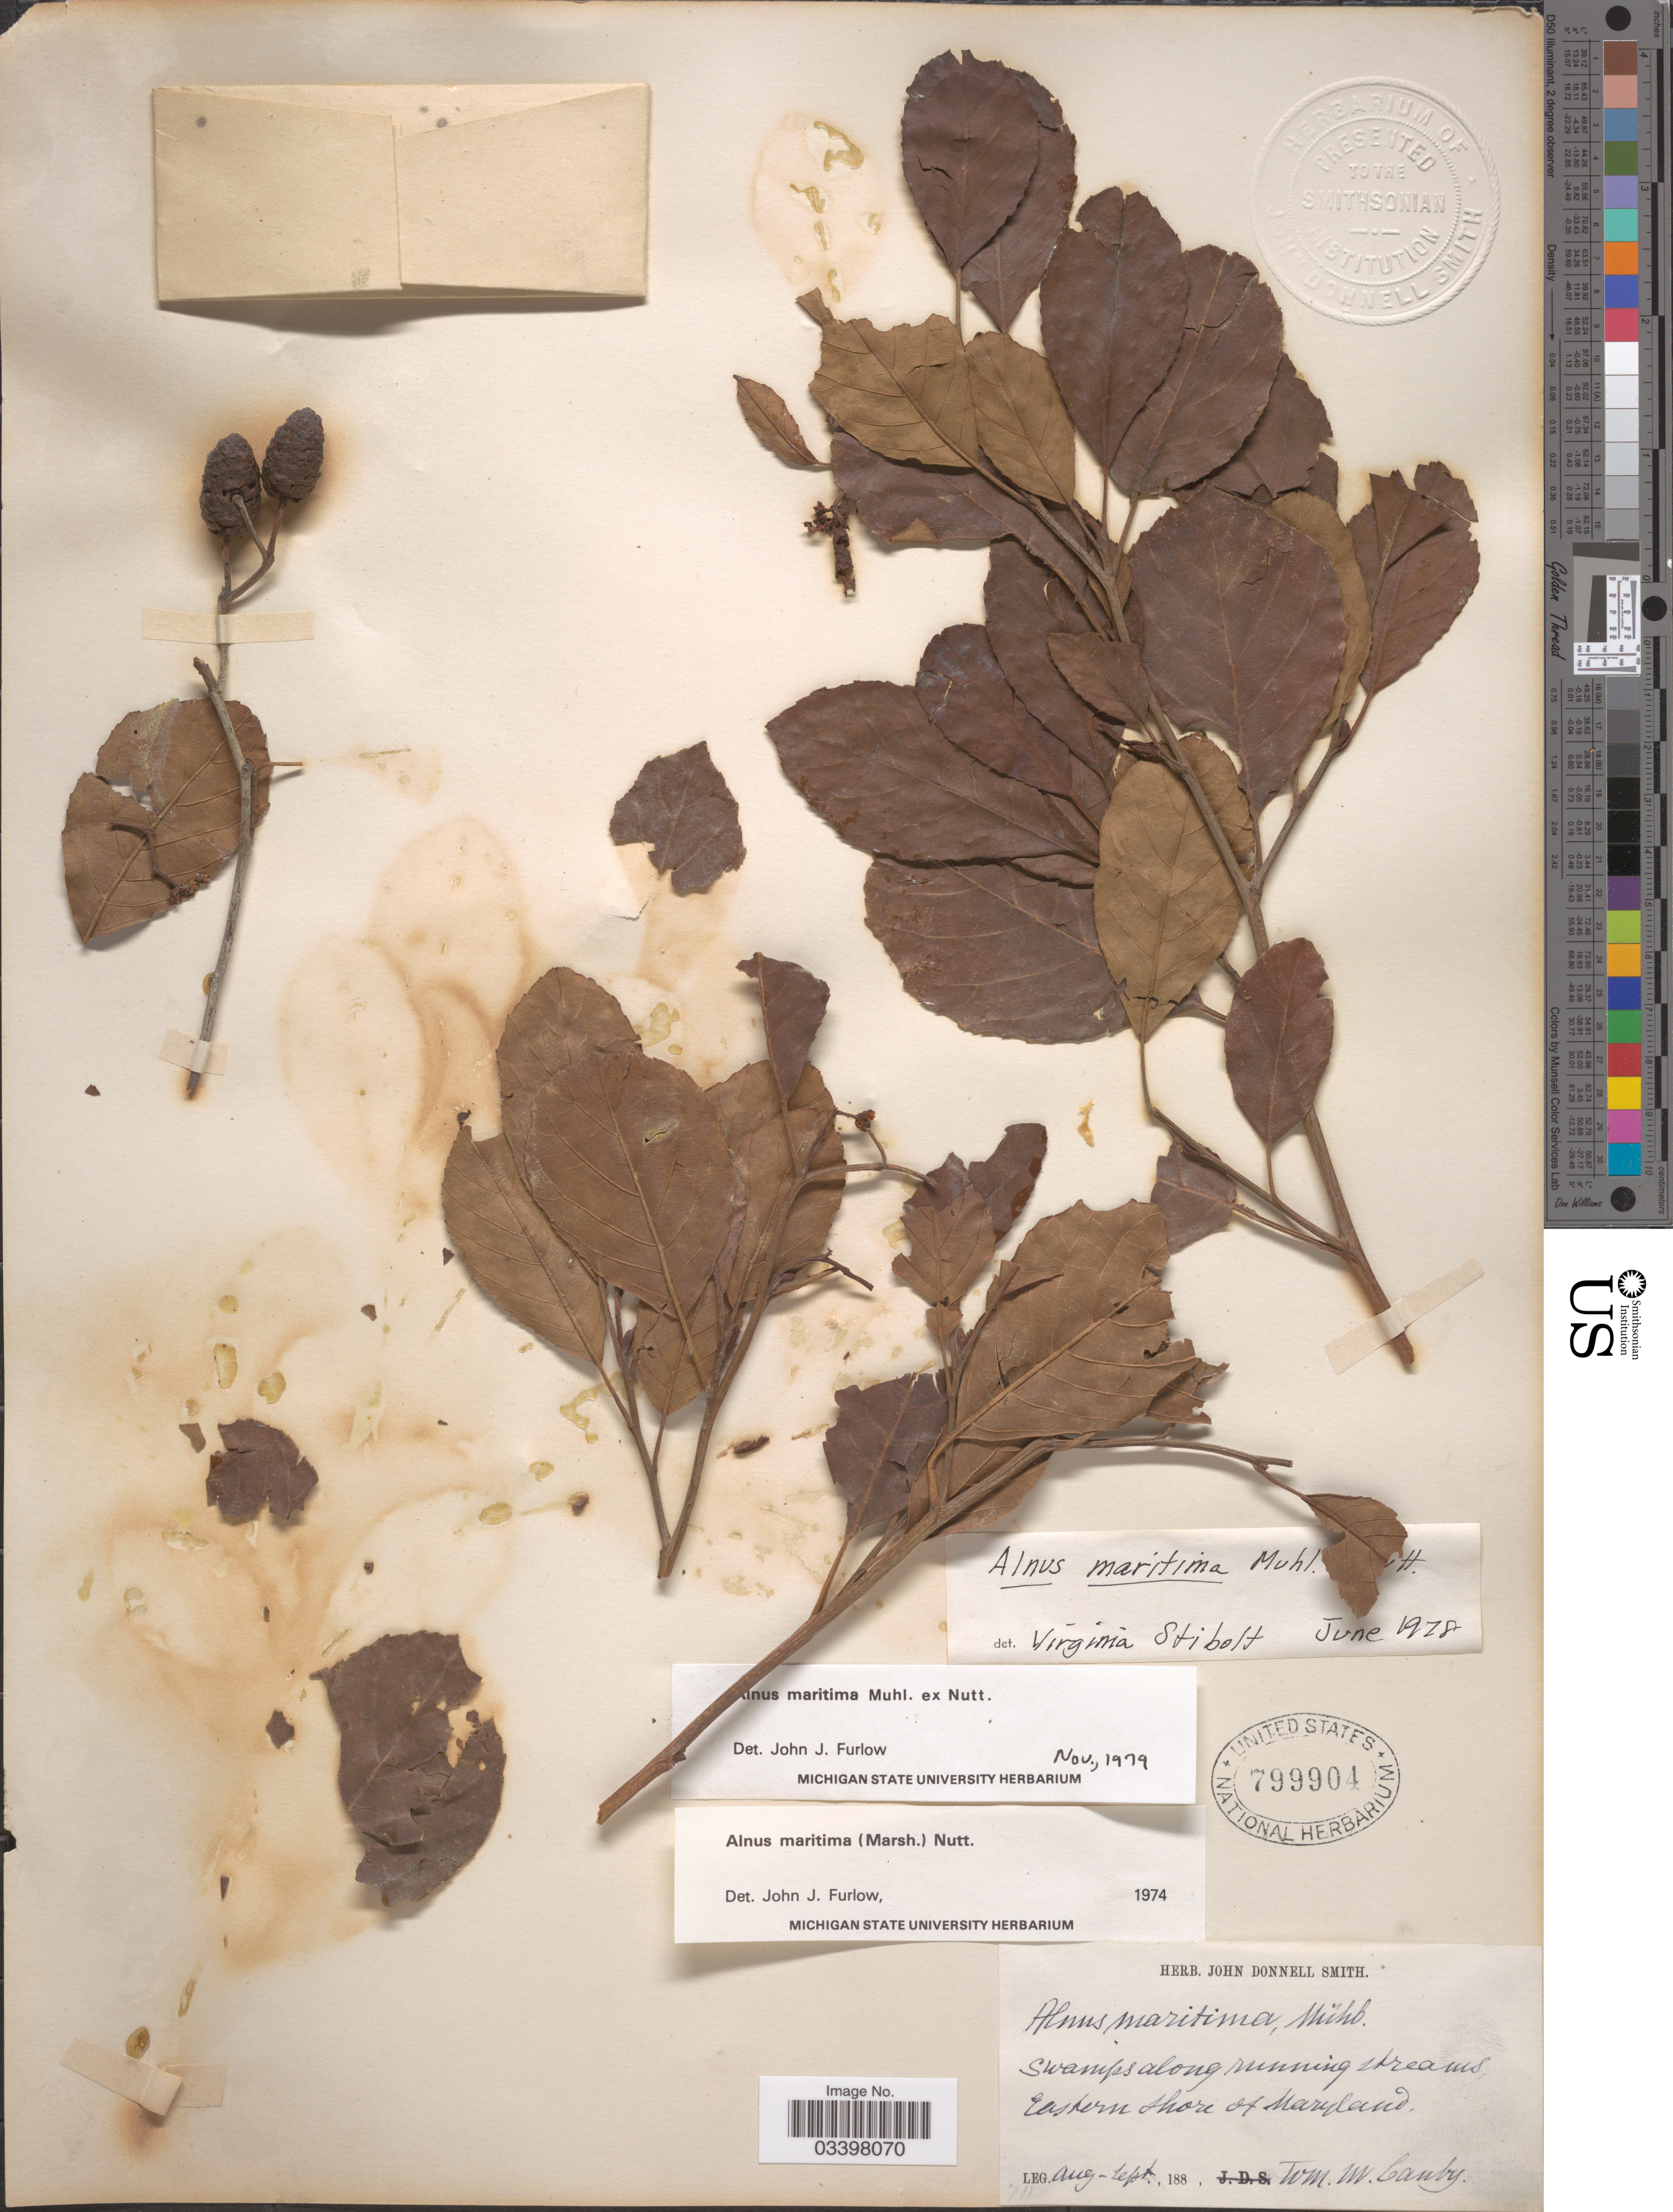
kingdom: Plantae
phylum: Tracheophyta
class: Magnoliopsida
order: Fagales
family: Betulaceae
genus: Alnus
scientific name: Alnus maritima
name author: (Marshall) Muhl. ex Nutt.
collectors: W. M. Canby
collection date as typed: aug-sept., 188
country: United States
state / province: Maryland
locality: Eastern shore of Maryland.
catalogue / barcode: US 799904